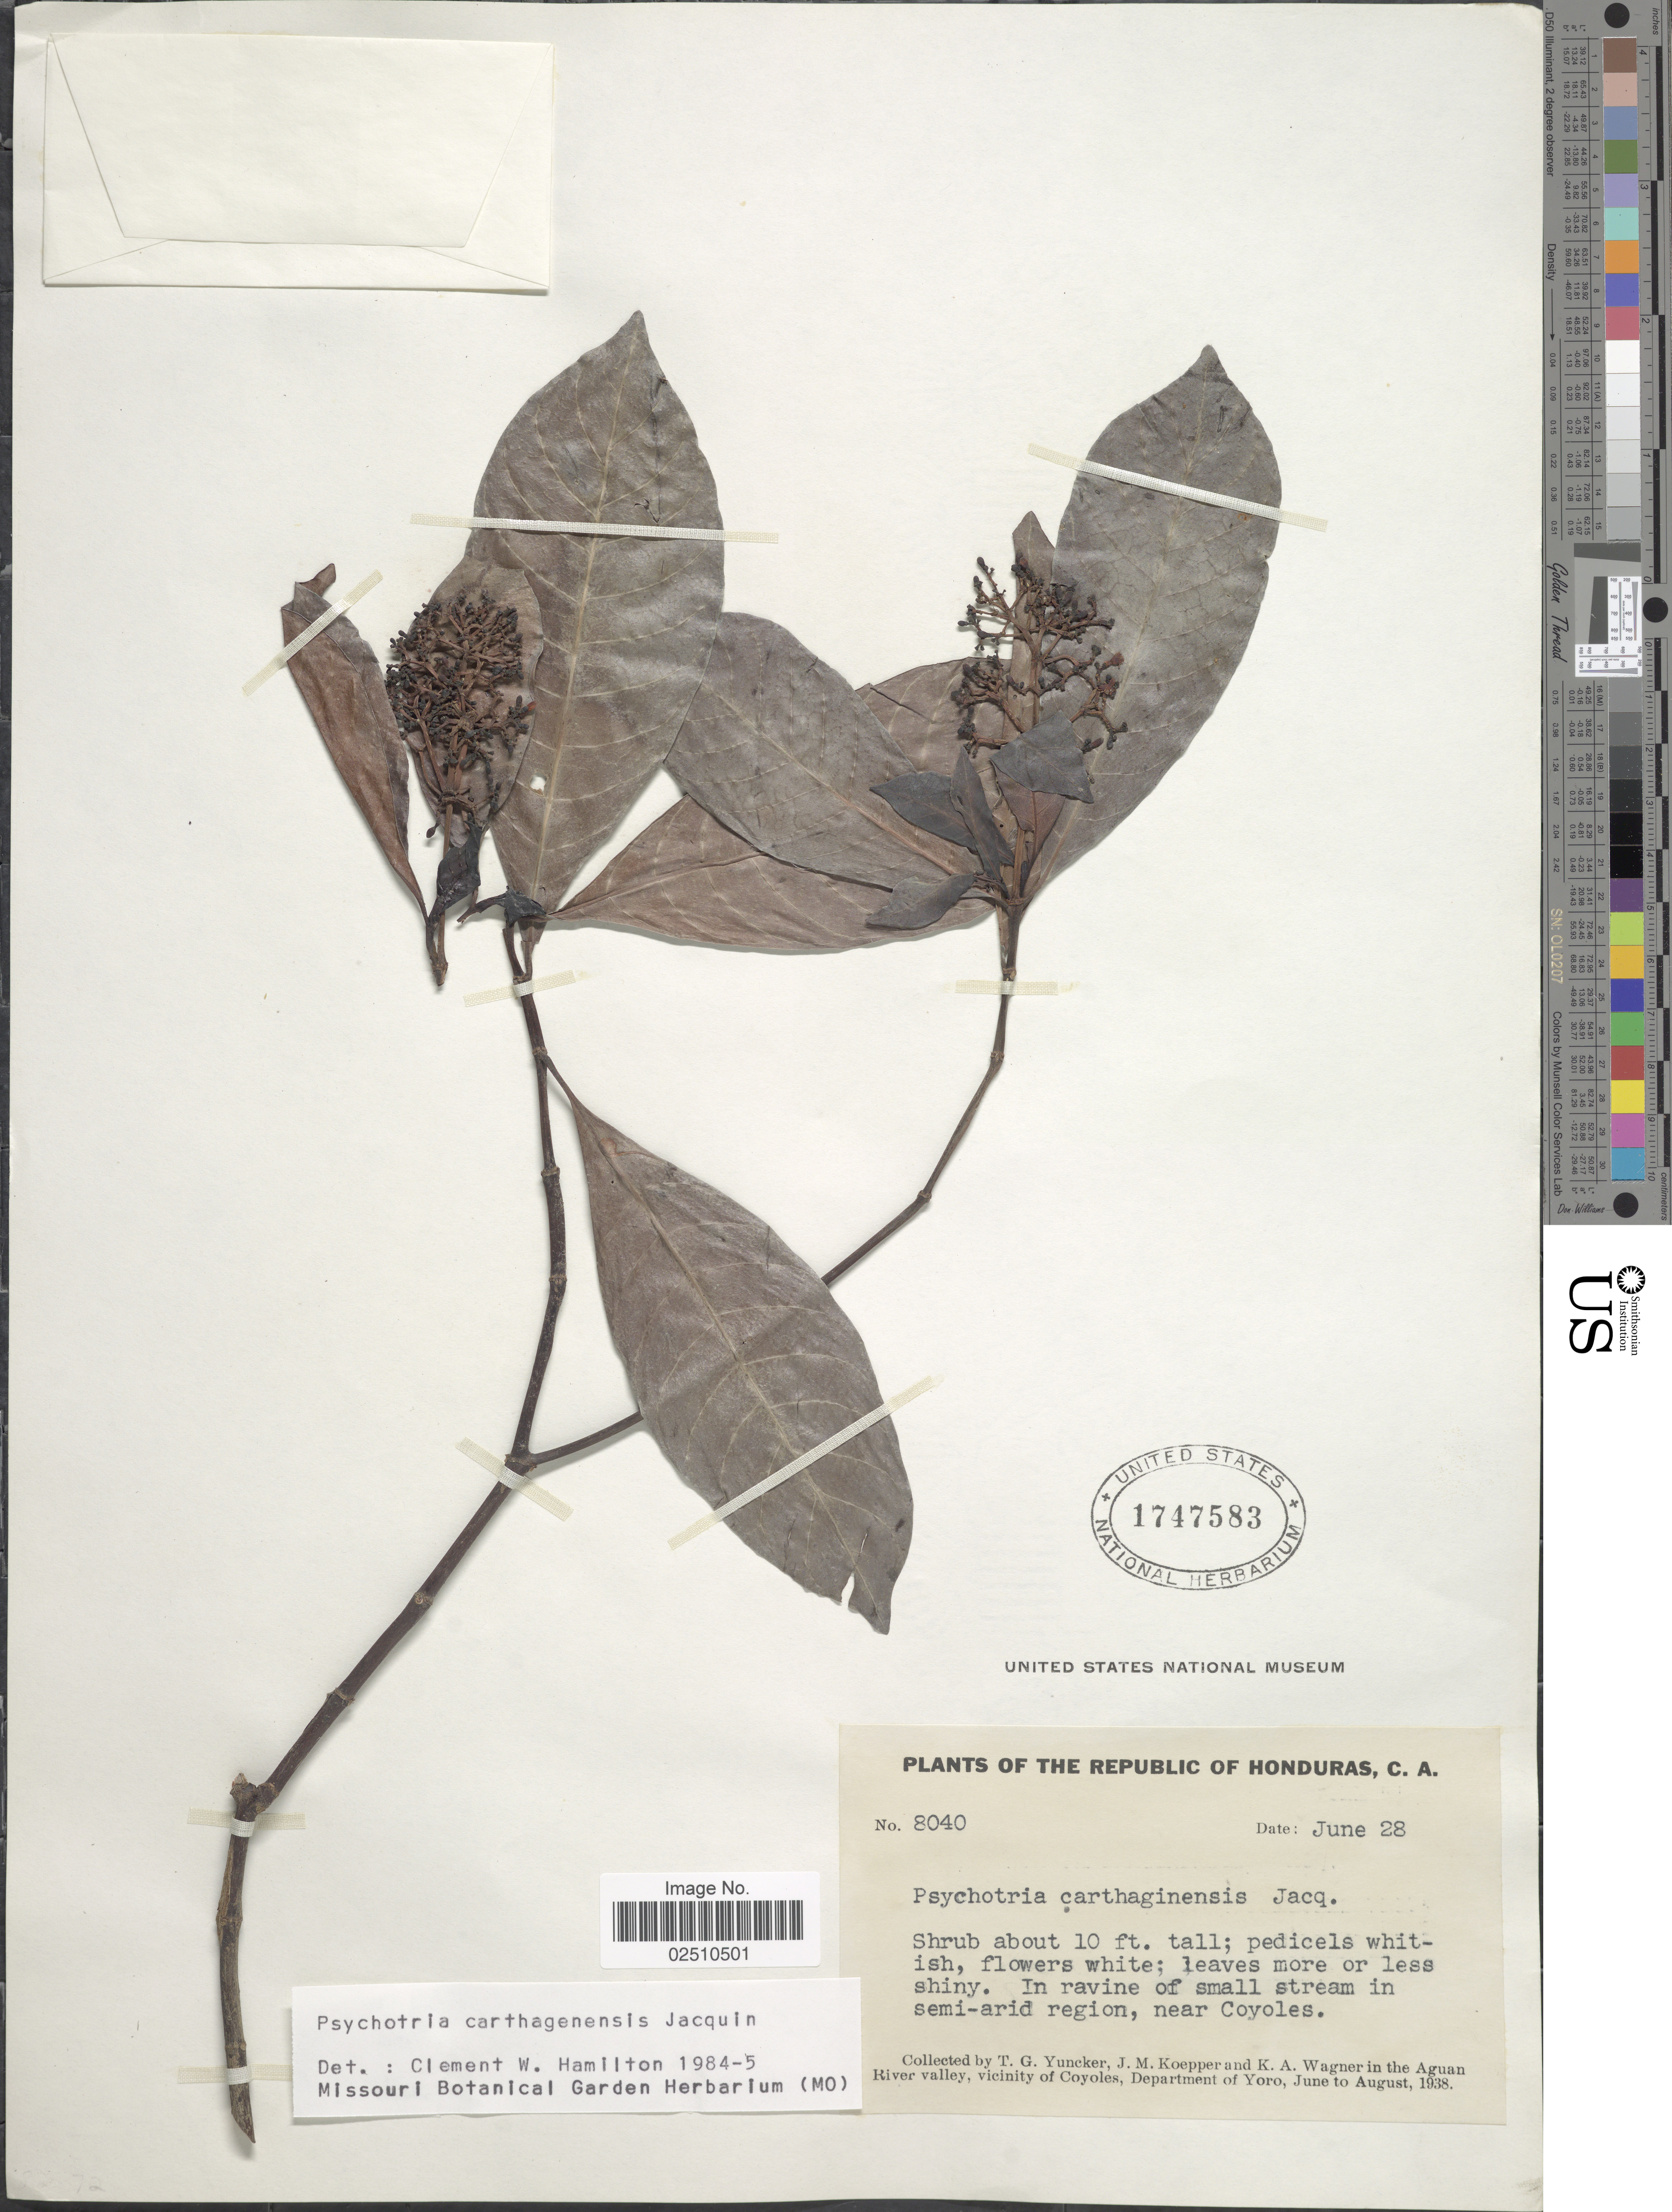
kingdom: Plantae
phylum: Tracheophyta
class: Magnoliopsida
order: Gentianales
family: Rubiaceae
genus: Psychotria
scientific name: Psychotria carthagenensis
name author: Jacq.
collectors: T. G. Yuncker, J. M. Koepper & K. A. Wagner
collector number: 8040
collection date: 1938-06-28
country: Honduras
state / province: Yoro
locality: Republic of Honduras, near Coyoles, Aguan River Valley, Vicinity of Coyoles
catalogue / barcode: US 1747583